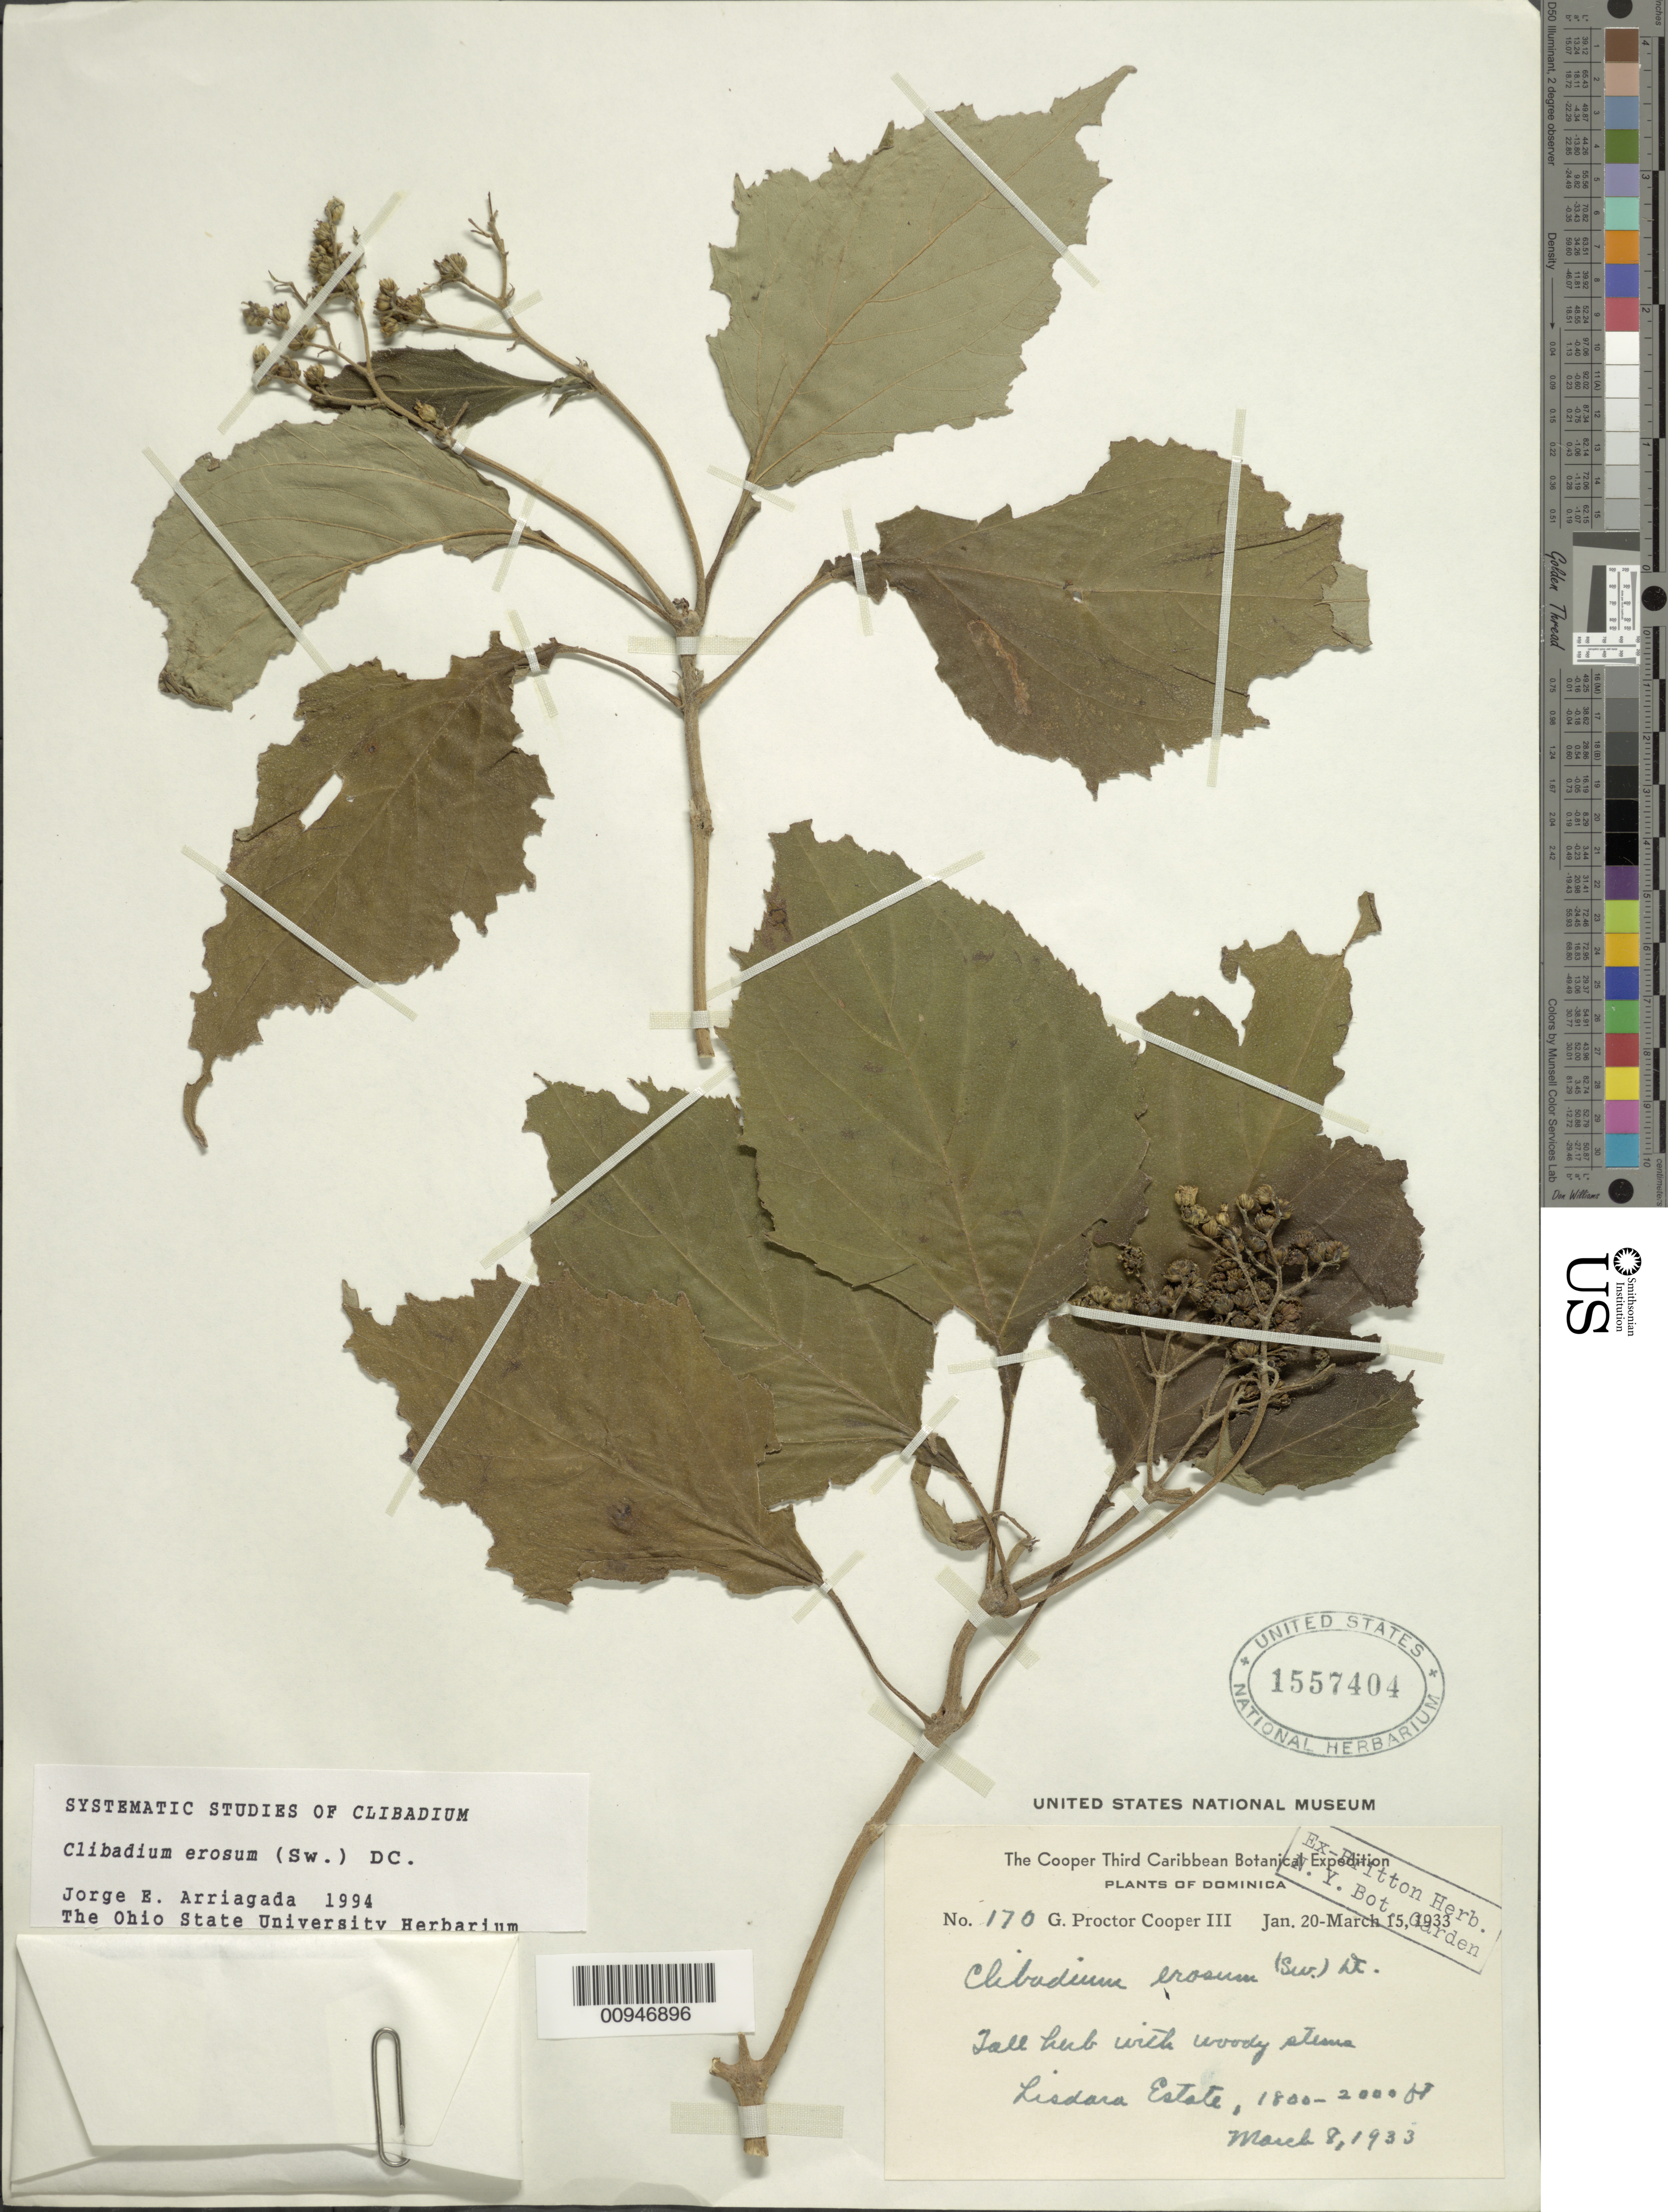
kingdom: Plantae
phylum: Tracheophyta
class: Magnoliopsida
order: Asterales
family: Asteraceae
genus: Clibadium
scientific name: Clibadium erosum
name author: (Sw.) DC.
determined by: Arriagada, J. E.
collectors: G. Cooper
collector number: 170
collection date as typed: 20 Jan 1933 to 15 Mar 1933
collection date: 1933-01-20/1933-03-15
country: Dominica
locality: Lisdana Estate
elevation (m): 1800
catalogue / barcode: US 1557404